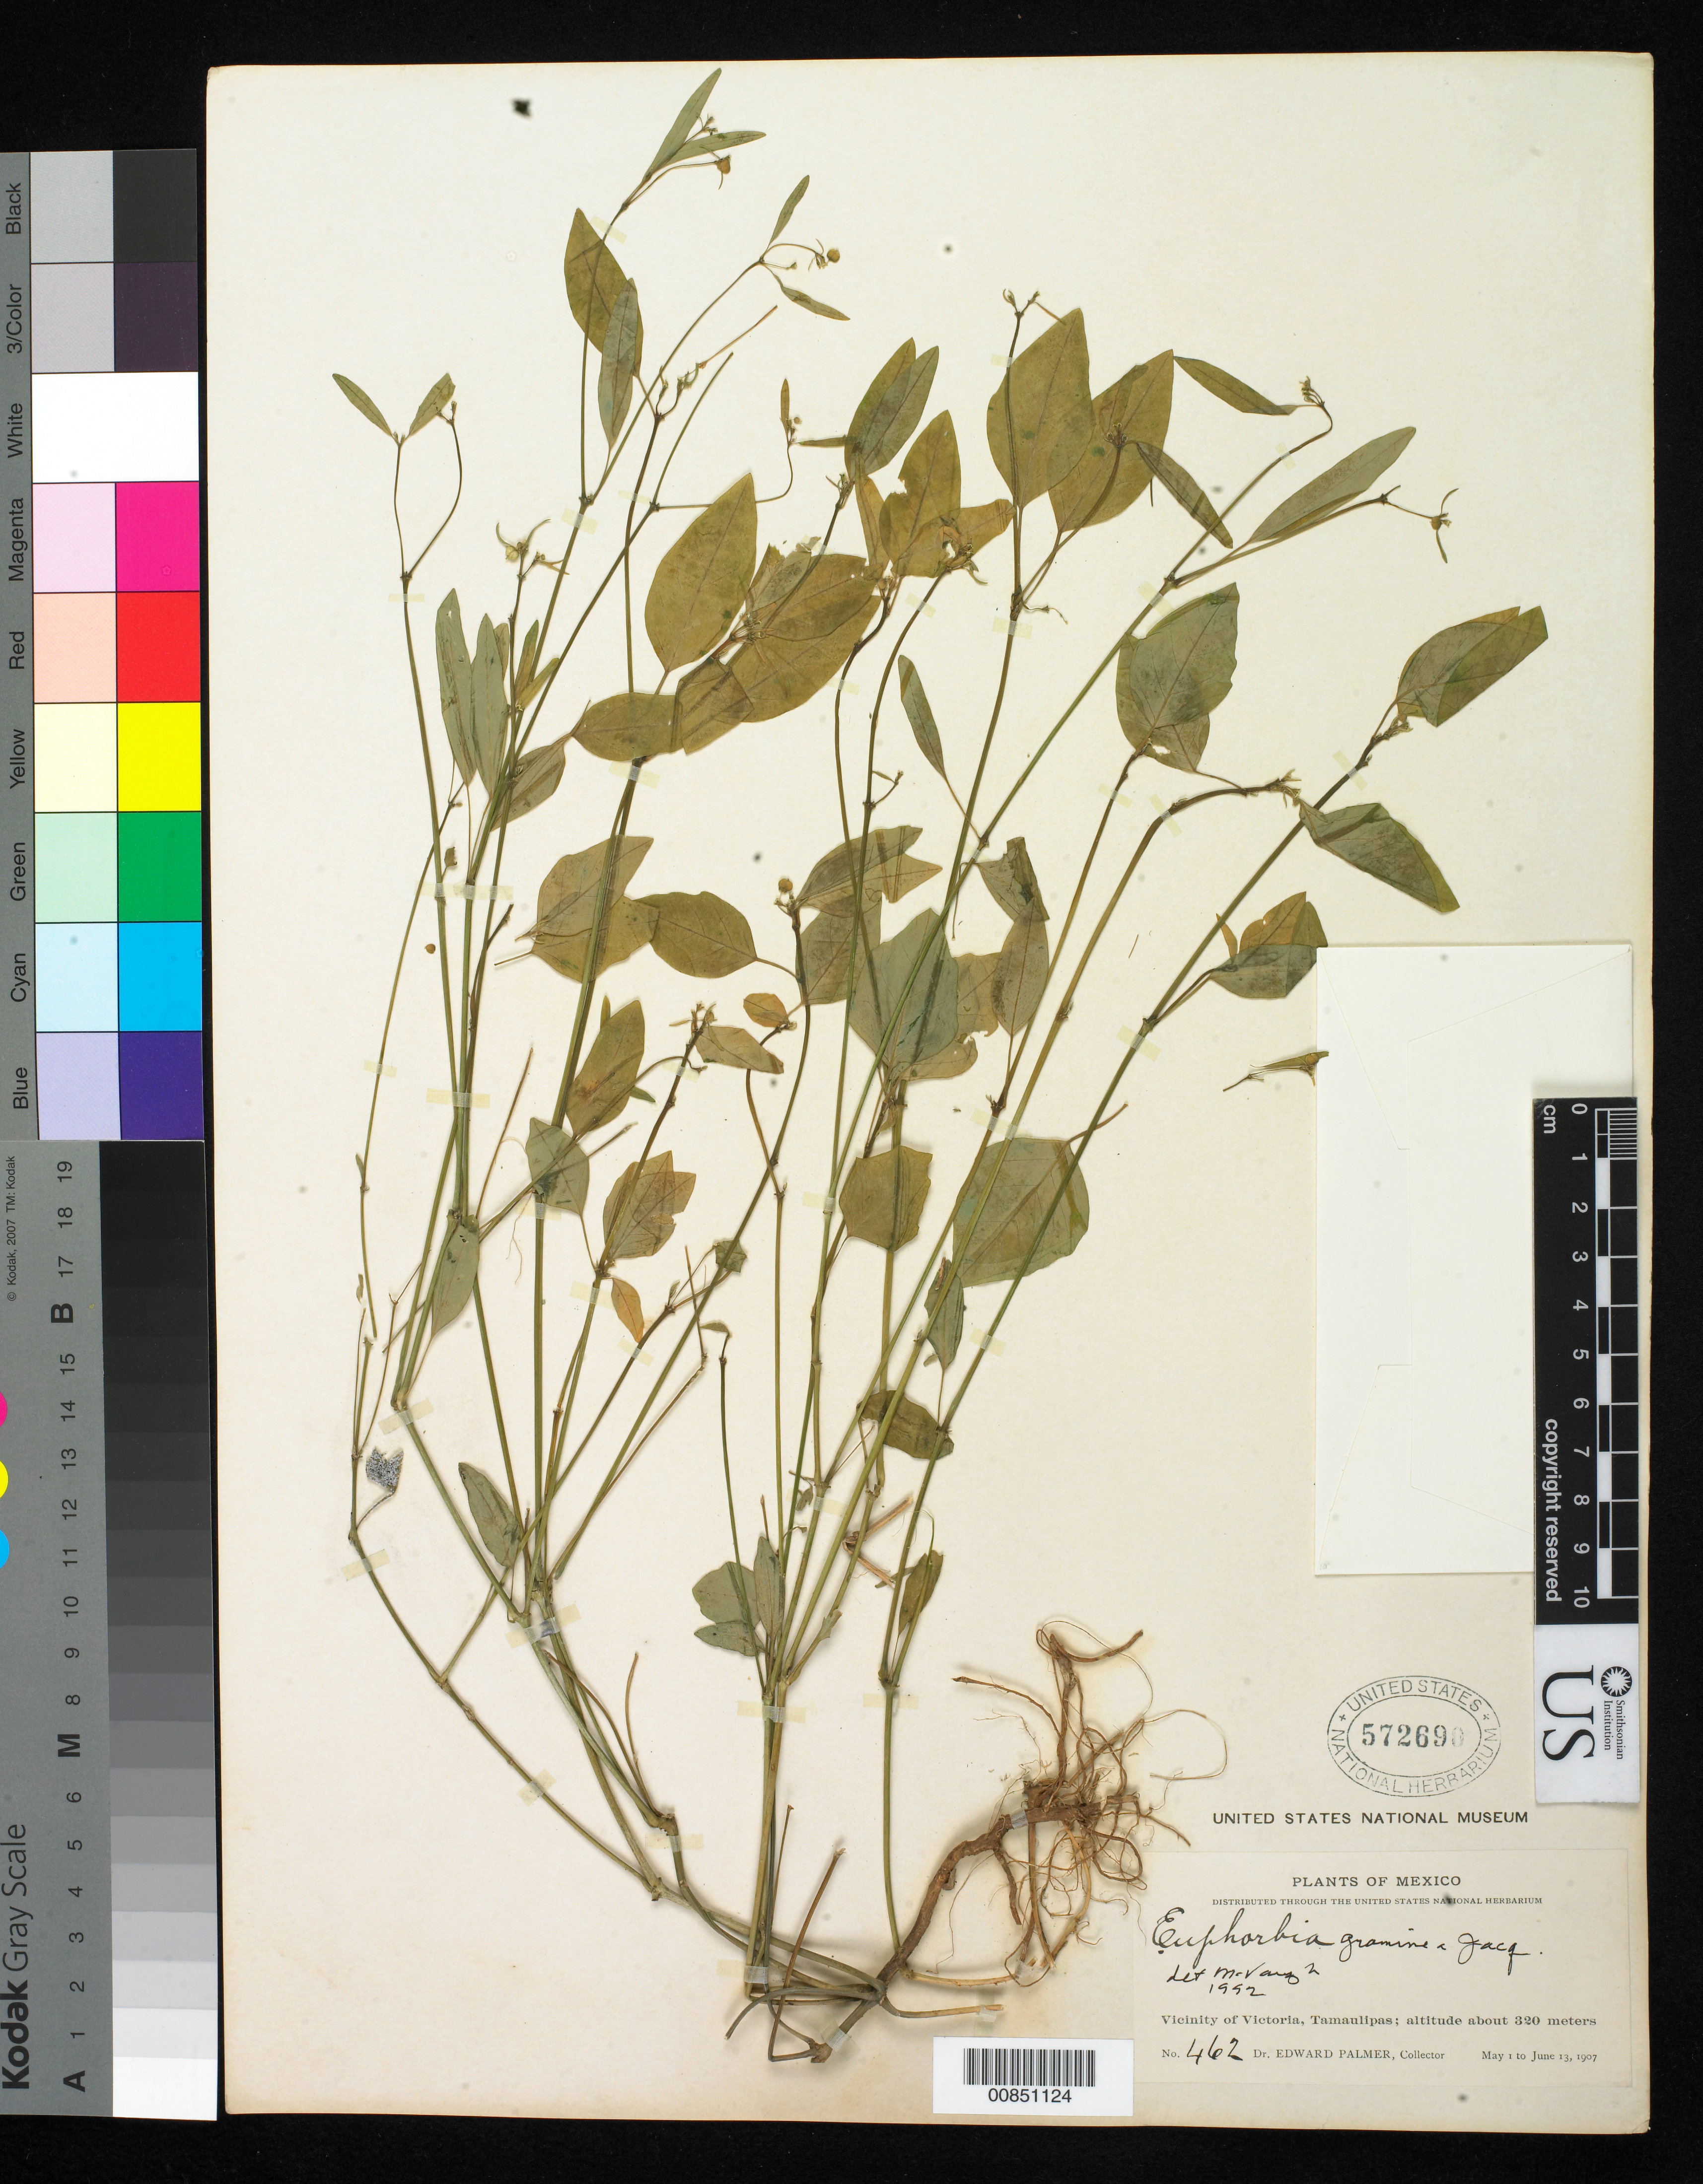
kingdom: Plantae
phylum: Tracheophyta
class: Magnoliopsida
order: Malpighiales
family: Euphorbiaceae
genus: Euphorbia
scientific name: Euphorbia graminea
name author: Jacq.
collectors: E. Palmer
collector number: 462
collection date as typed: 01 May 1907 to 13 Jun 1907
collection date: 1907-05-01/1907-06-13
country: Mexico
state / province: Tamaulipas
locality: Vicinity of Victoria.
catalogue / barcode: US 572690